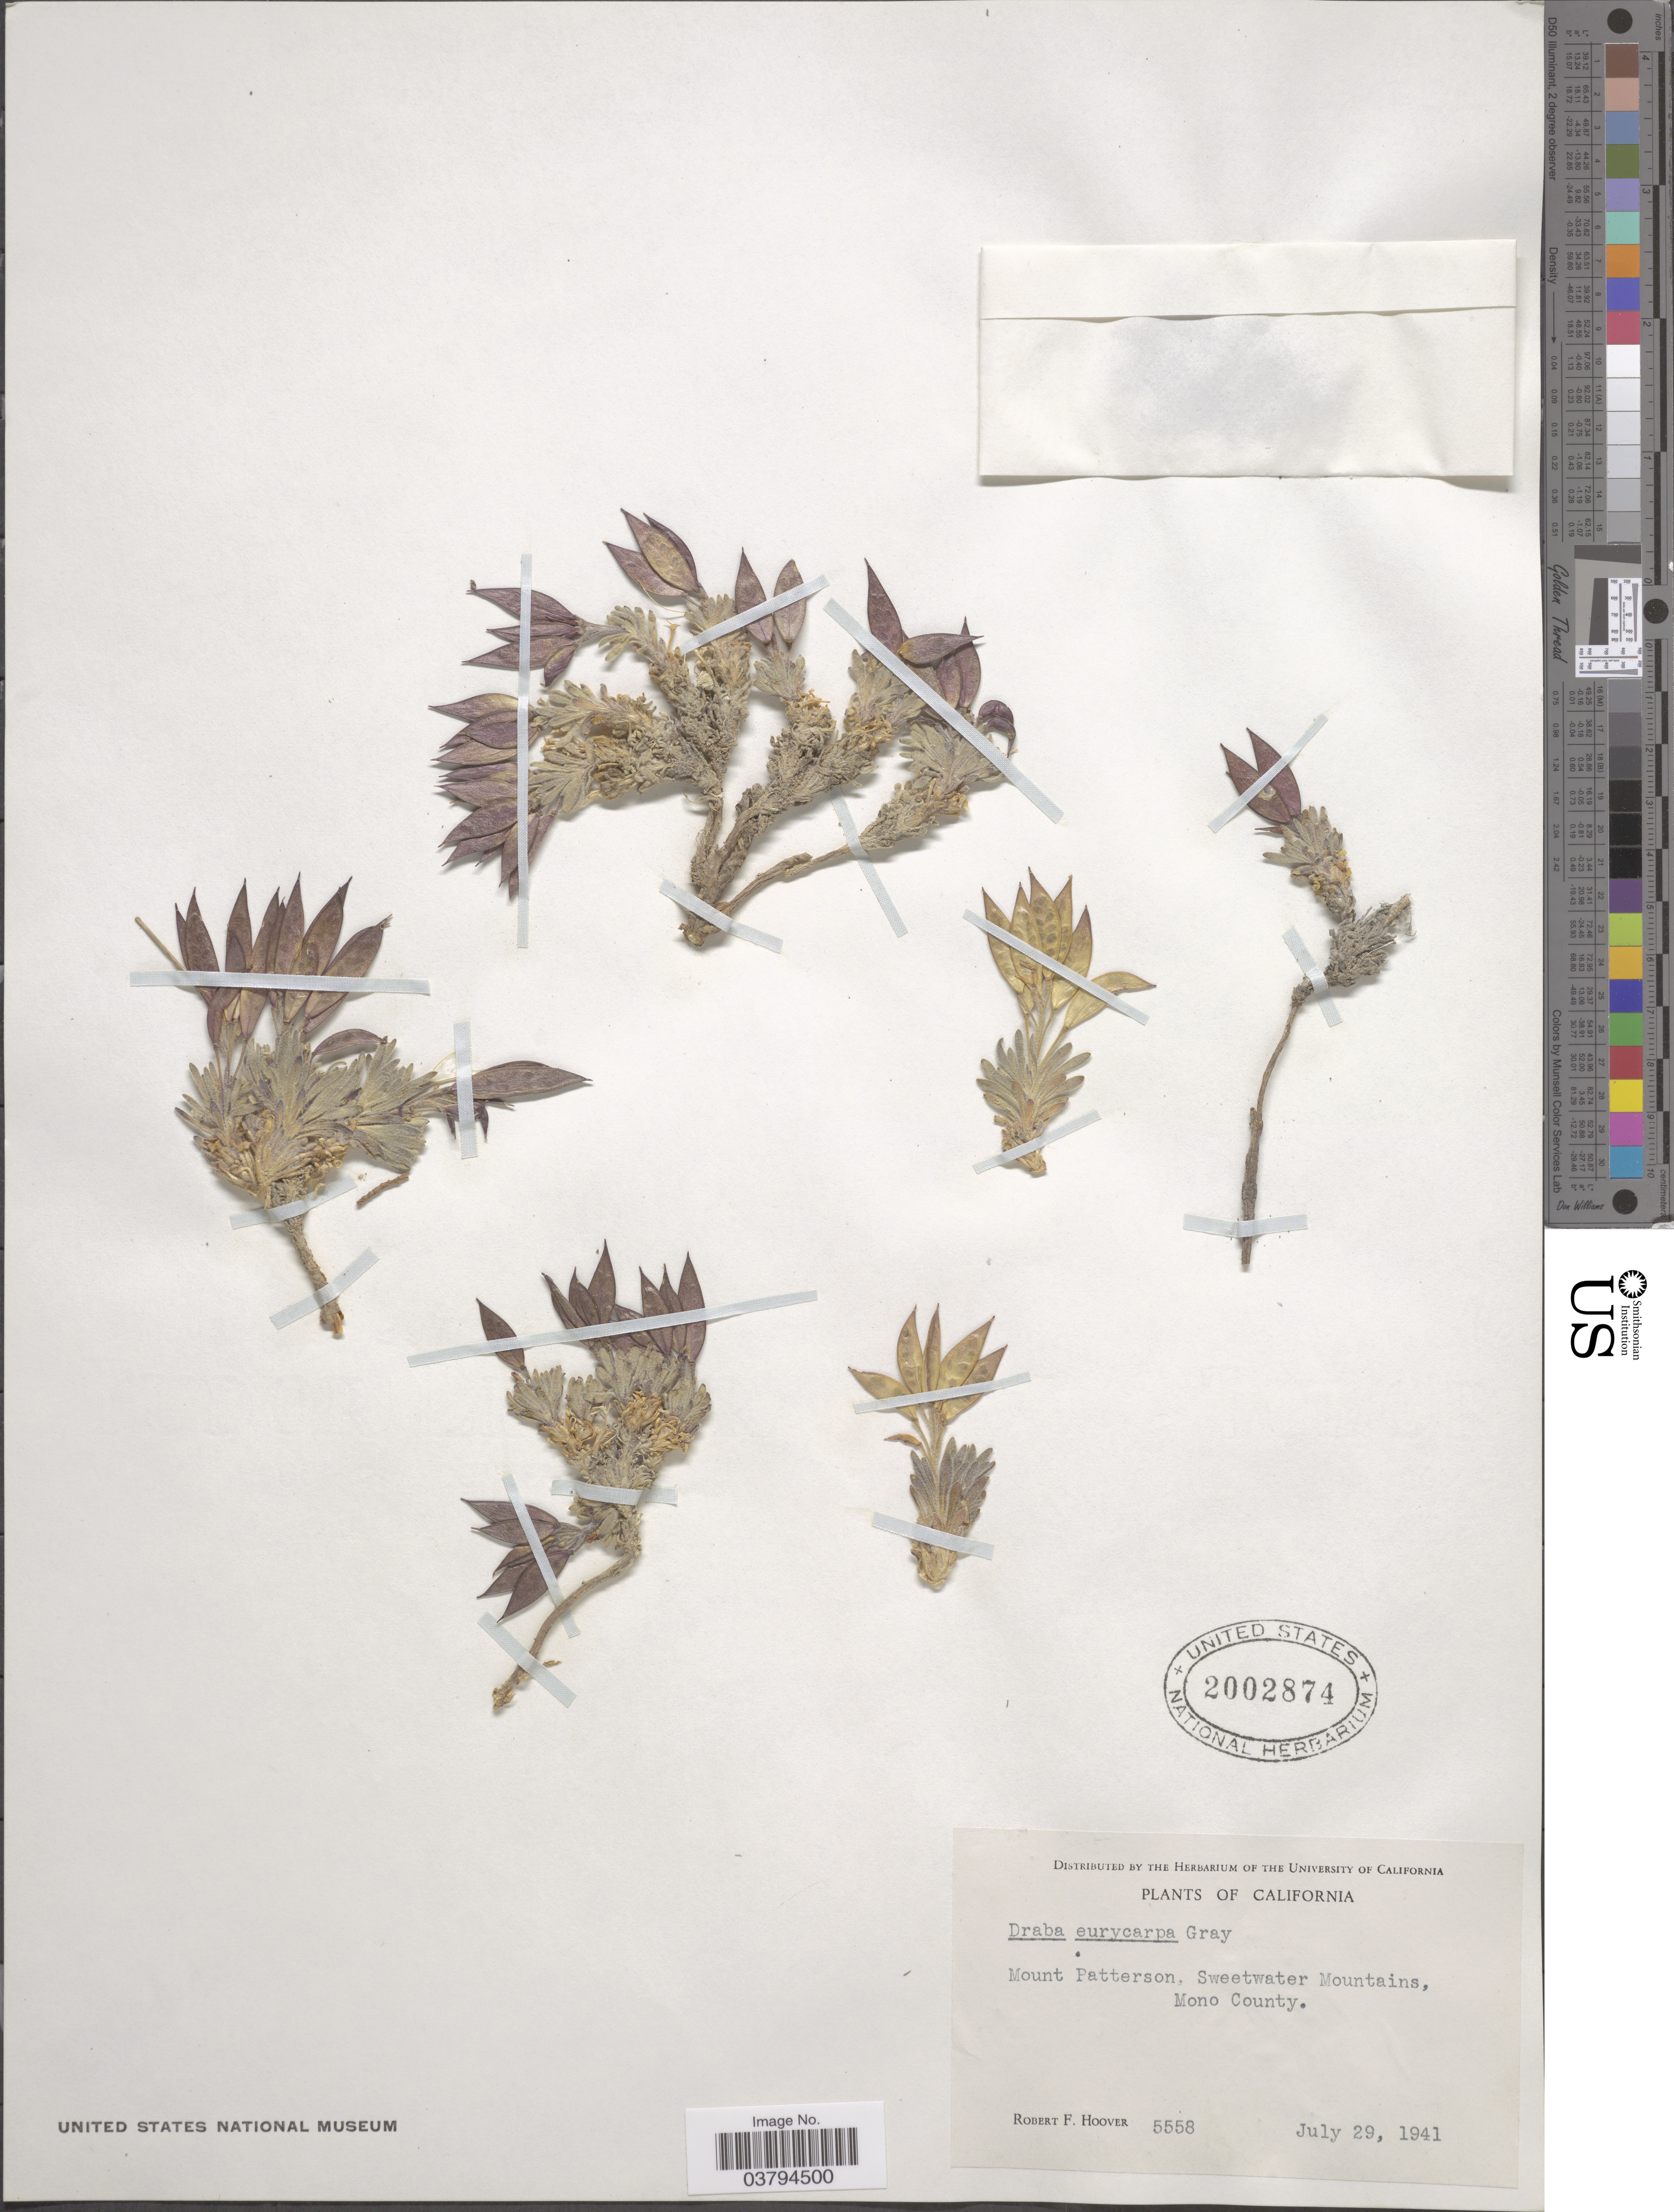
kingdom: Plantae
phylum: Tracheophyta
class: Magnoliopsida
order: Brassicales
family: Brassicaceae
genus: Phoenicaulis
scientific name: Phoenicaulis eurycarpa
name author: (A. Gray) Abrams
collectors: R. F. Hoover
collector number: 5558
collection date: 1941-07-29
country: United States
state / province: California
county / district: Mono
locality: Mount Patterson, Sweetwater Mountains, Mono County.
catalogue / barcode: US 2002874